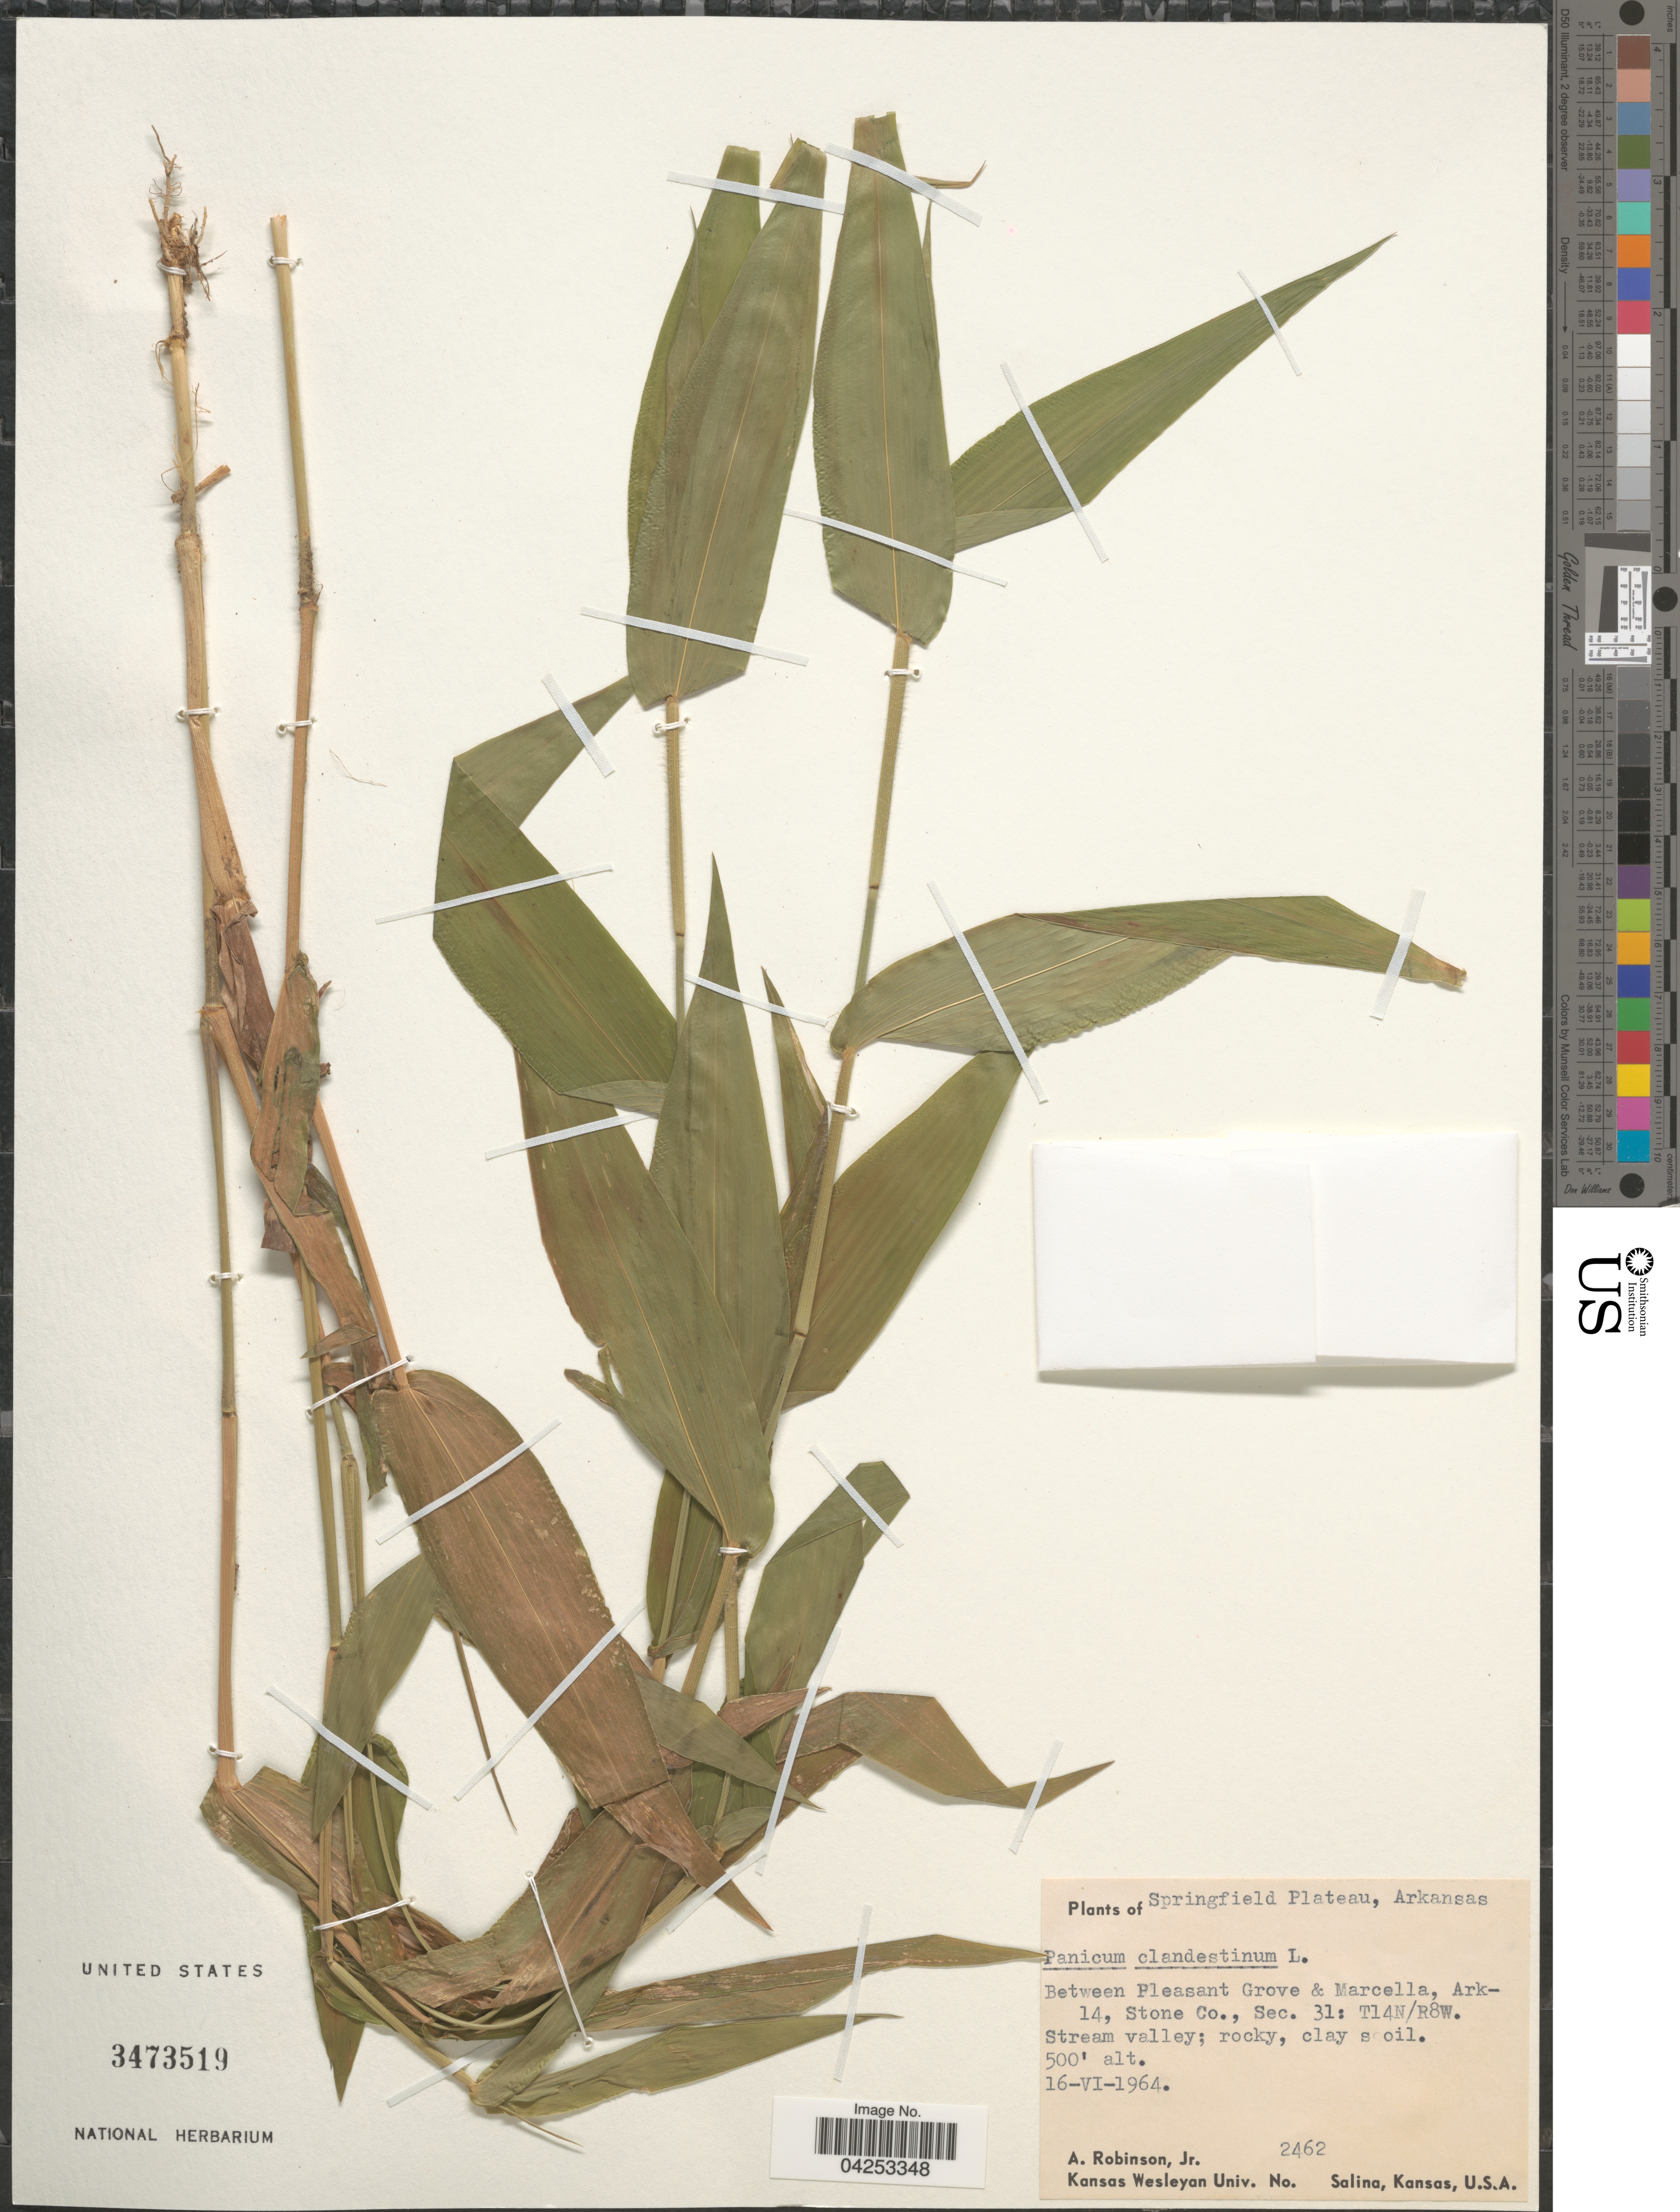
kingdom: Plantae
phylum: Tracheophyta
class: Liliopsida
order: Poales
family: Poaceae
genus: Dichanthelium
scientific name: Dichanthelium clandestinum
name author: (L.) Gould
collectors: A. Robinson Jr.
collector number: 2462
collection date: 1964-06-16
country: United States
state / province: Arkansas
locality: Springfield Plateau. Between Pleasant Grove & Marcella, Arl-14, Stone Co., Sec. 31: T14N/R8W. Stream valley.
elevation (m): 152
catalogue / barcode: US 3473519